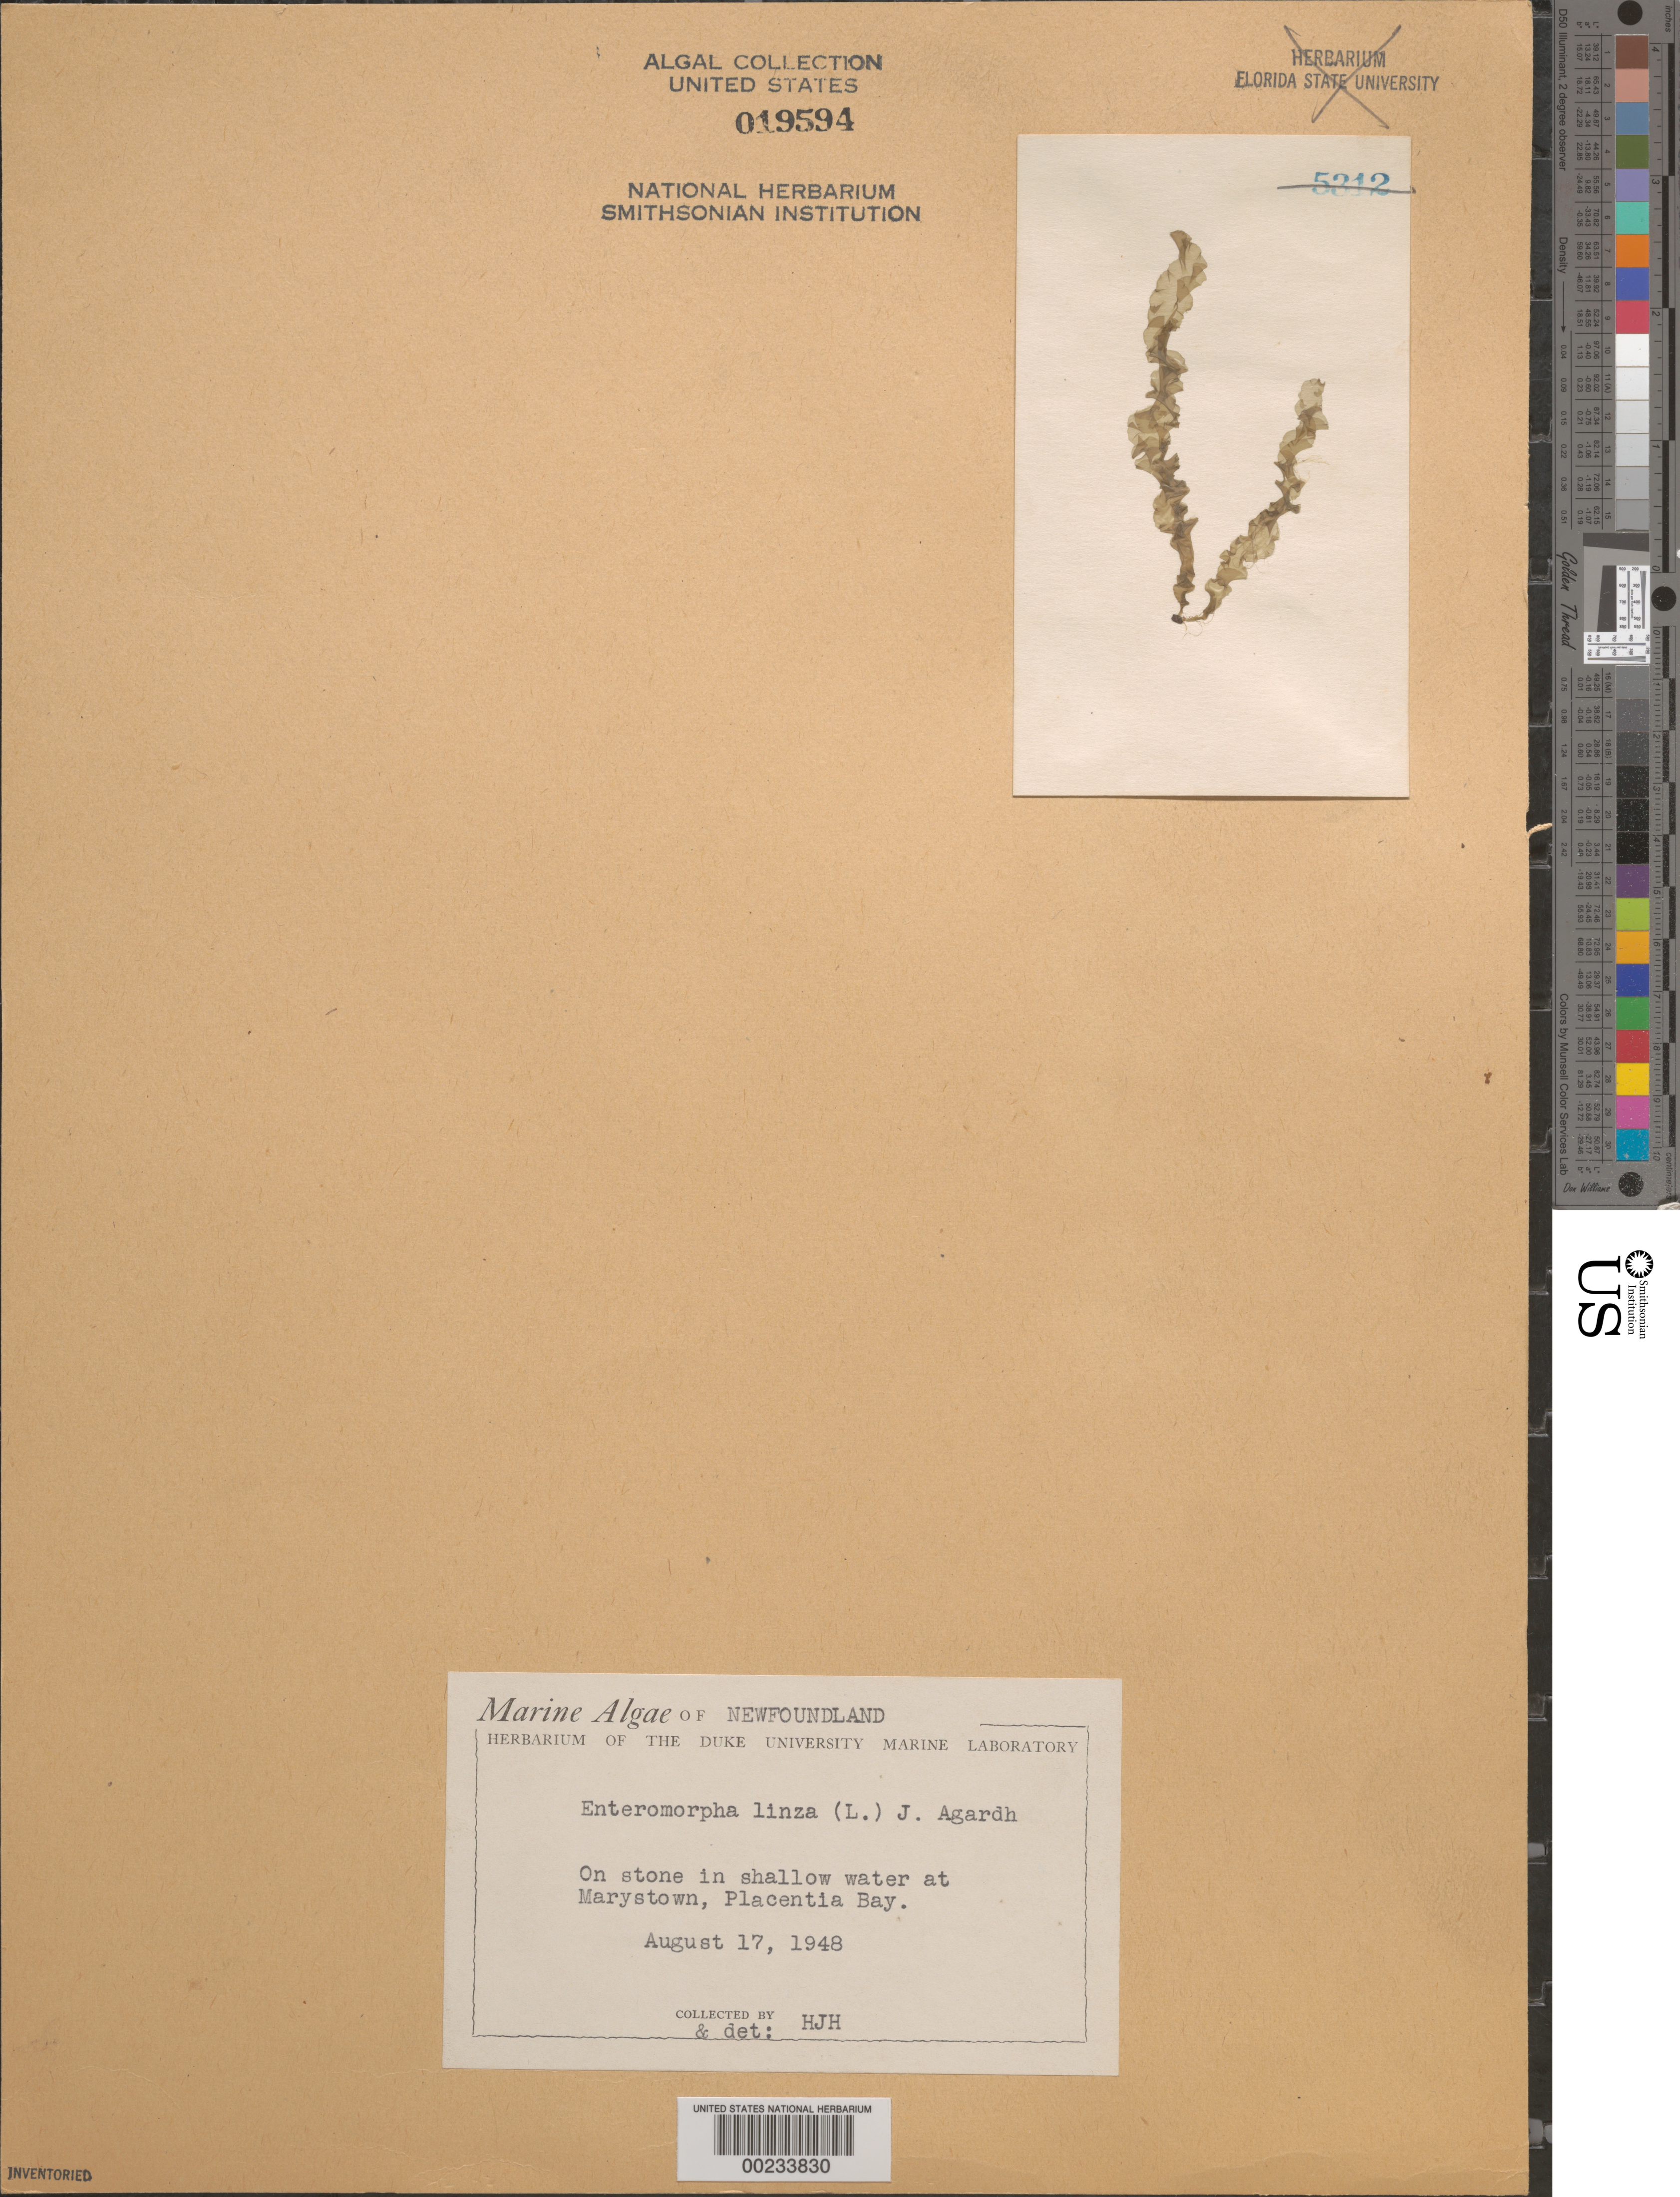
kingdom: Plantae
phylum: Chlorophyta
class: Ulvophyceae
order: Ulvales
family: Ulvaceae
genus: Ulva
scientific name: Ulva clathrata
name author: (Roth) C. Agardh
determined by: Algae name updating Project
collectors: H. J. Humm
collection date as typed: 17 Aug 1948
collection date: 1948-08-17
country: Canada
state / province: Newfoundland and Labrador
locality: Marystown, Placentia Bay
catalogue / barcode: US 19594